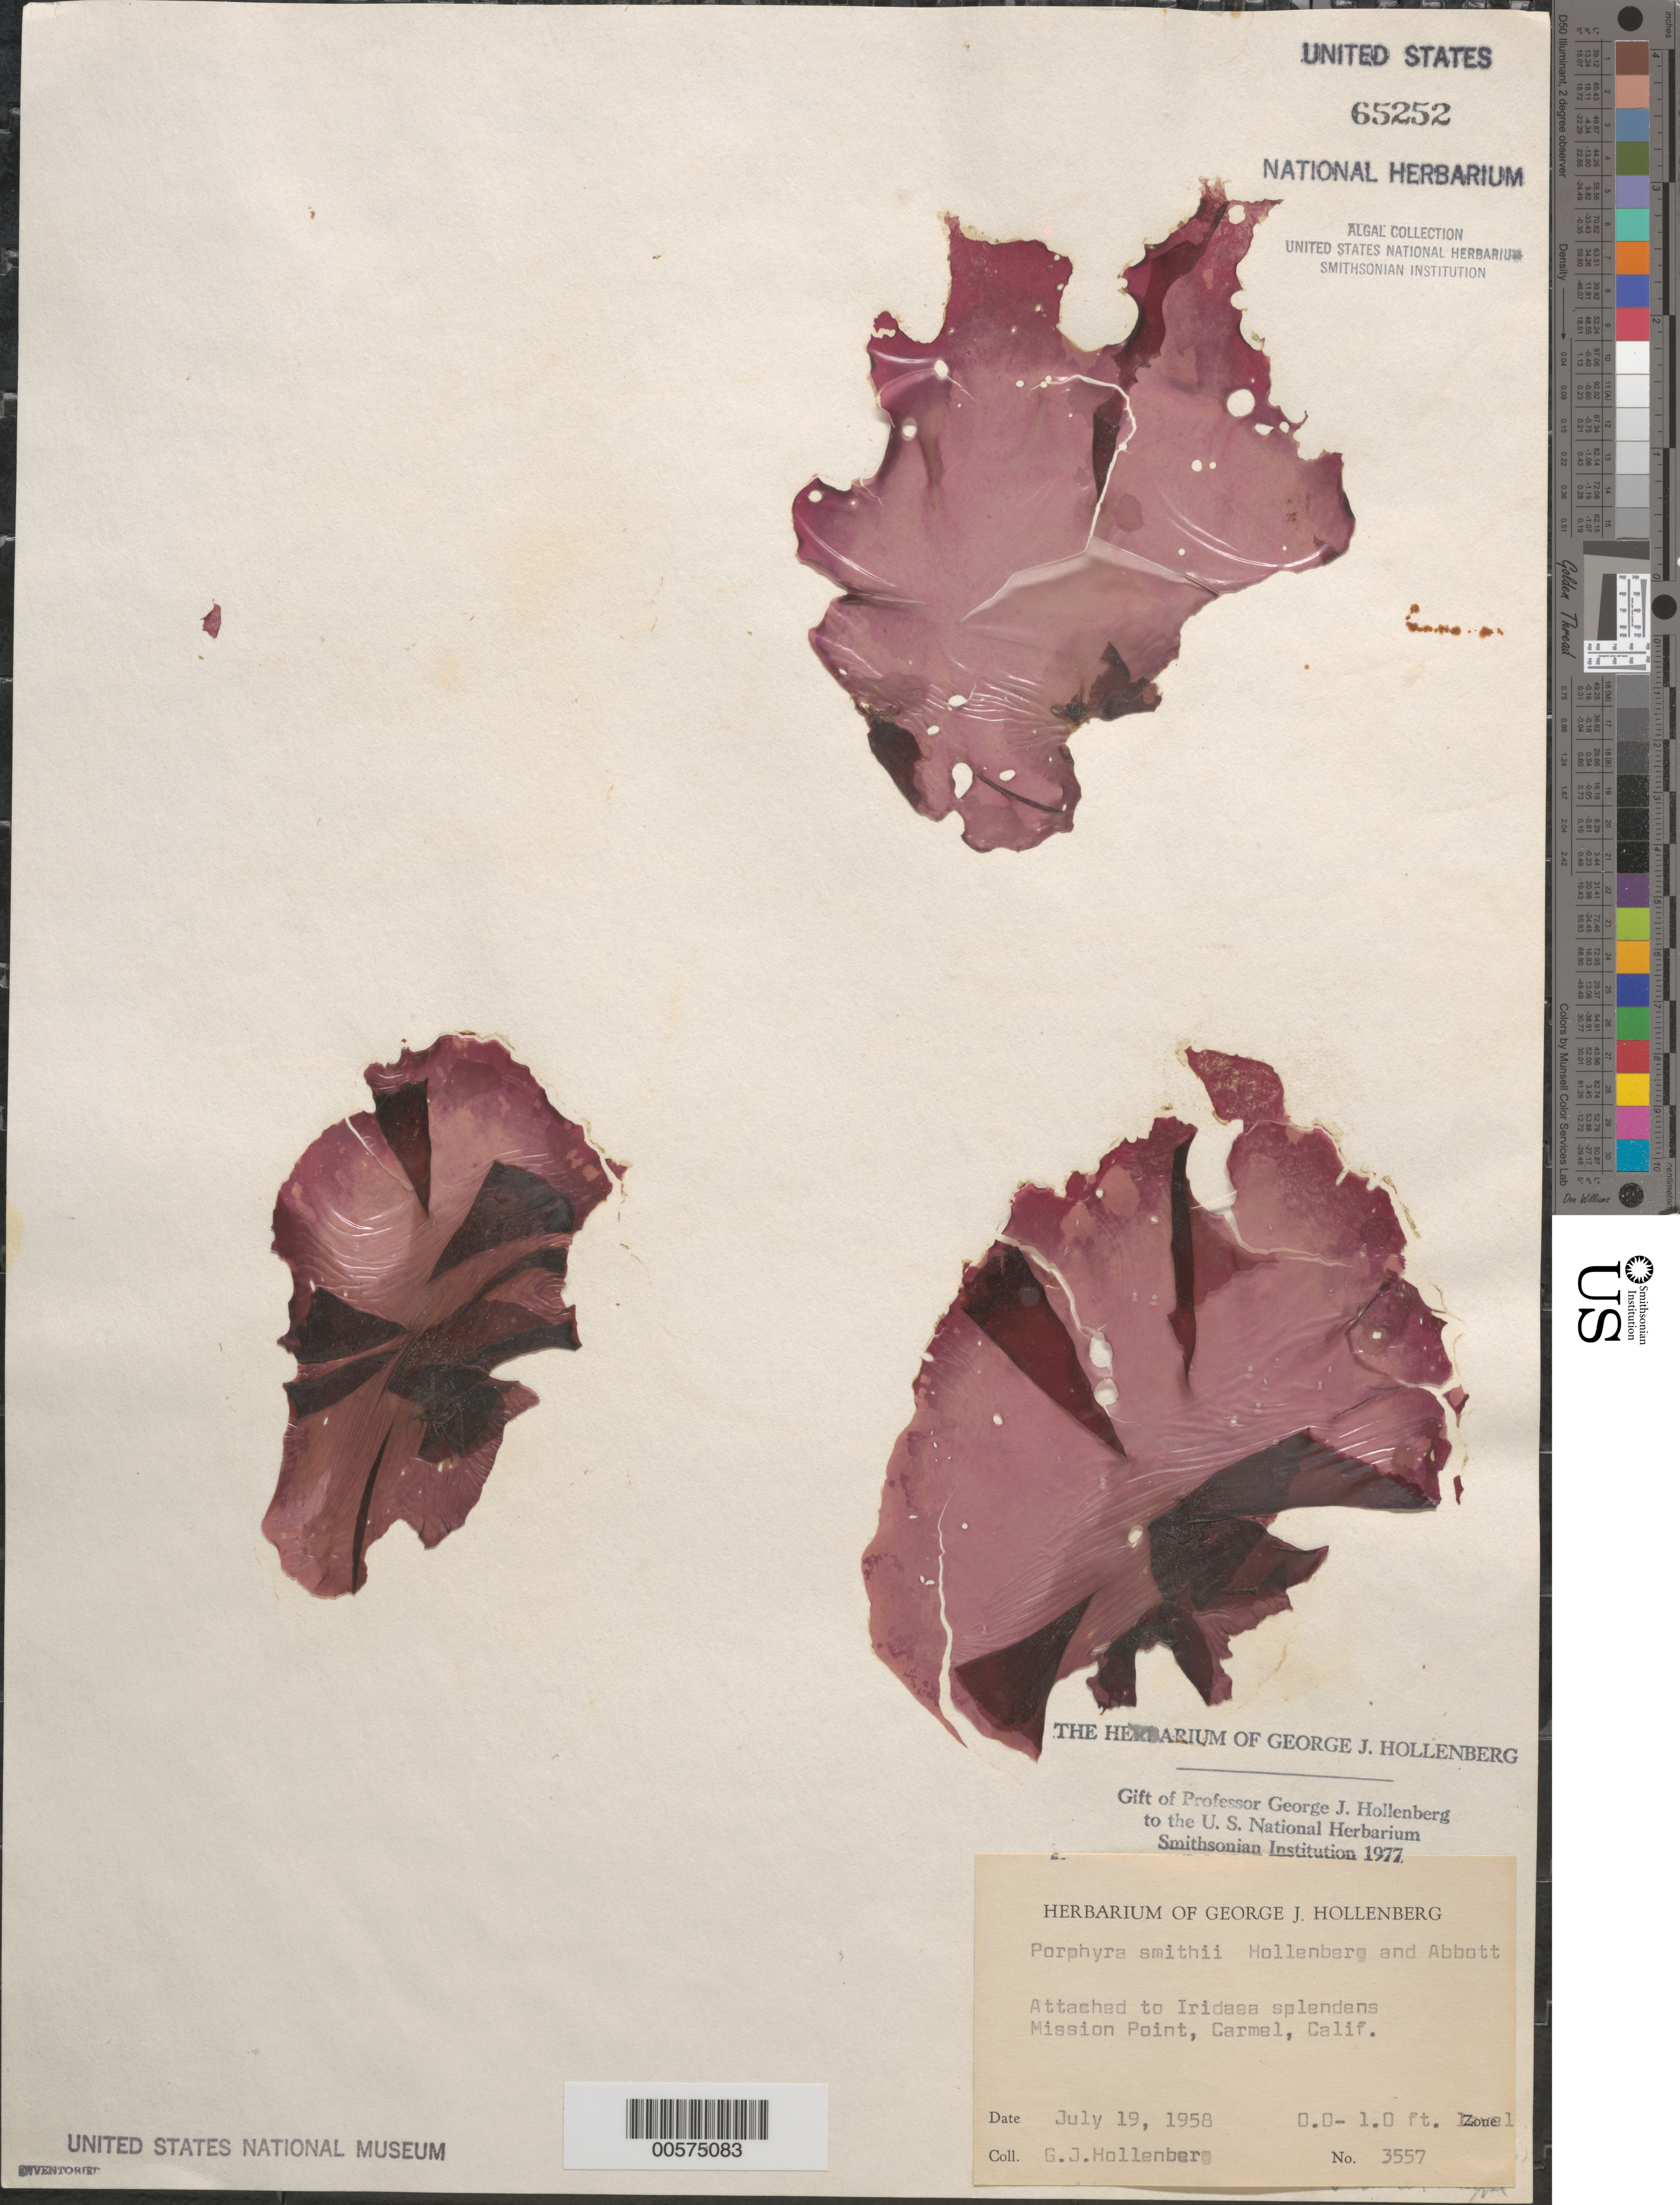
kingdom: Plantae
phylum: Rhodophyta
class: Bangiophyceae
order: Bangiales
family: Bangiaceae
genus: Pyropia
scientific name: Pyropia smithii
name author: (Hollenb. & I.A. Abbott) S.C. Lindstrom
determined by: Algae name updating Project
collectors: G. Hollenberg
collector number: GJH 3557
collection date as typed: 19 Jul 1958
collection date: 1958-07-19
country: United States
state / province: California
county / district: Monterey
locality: Mission Point, Carmel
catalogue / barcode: US 65252